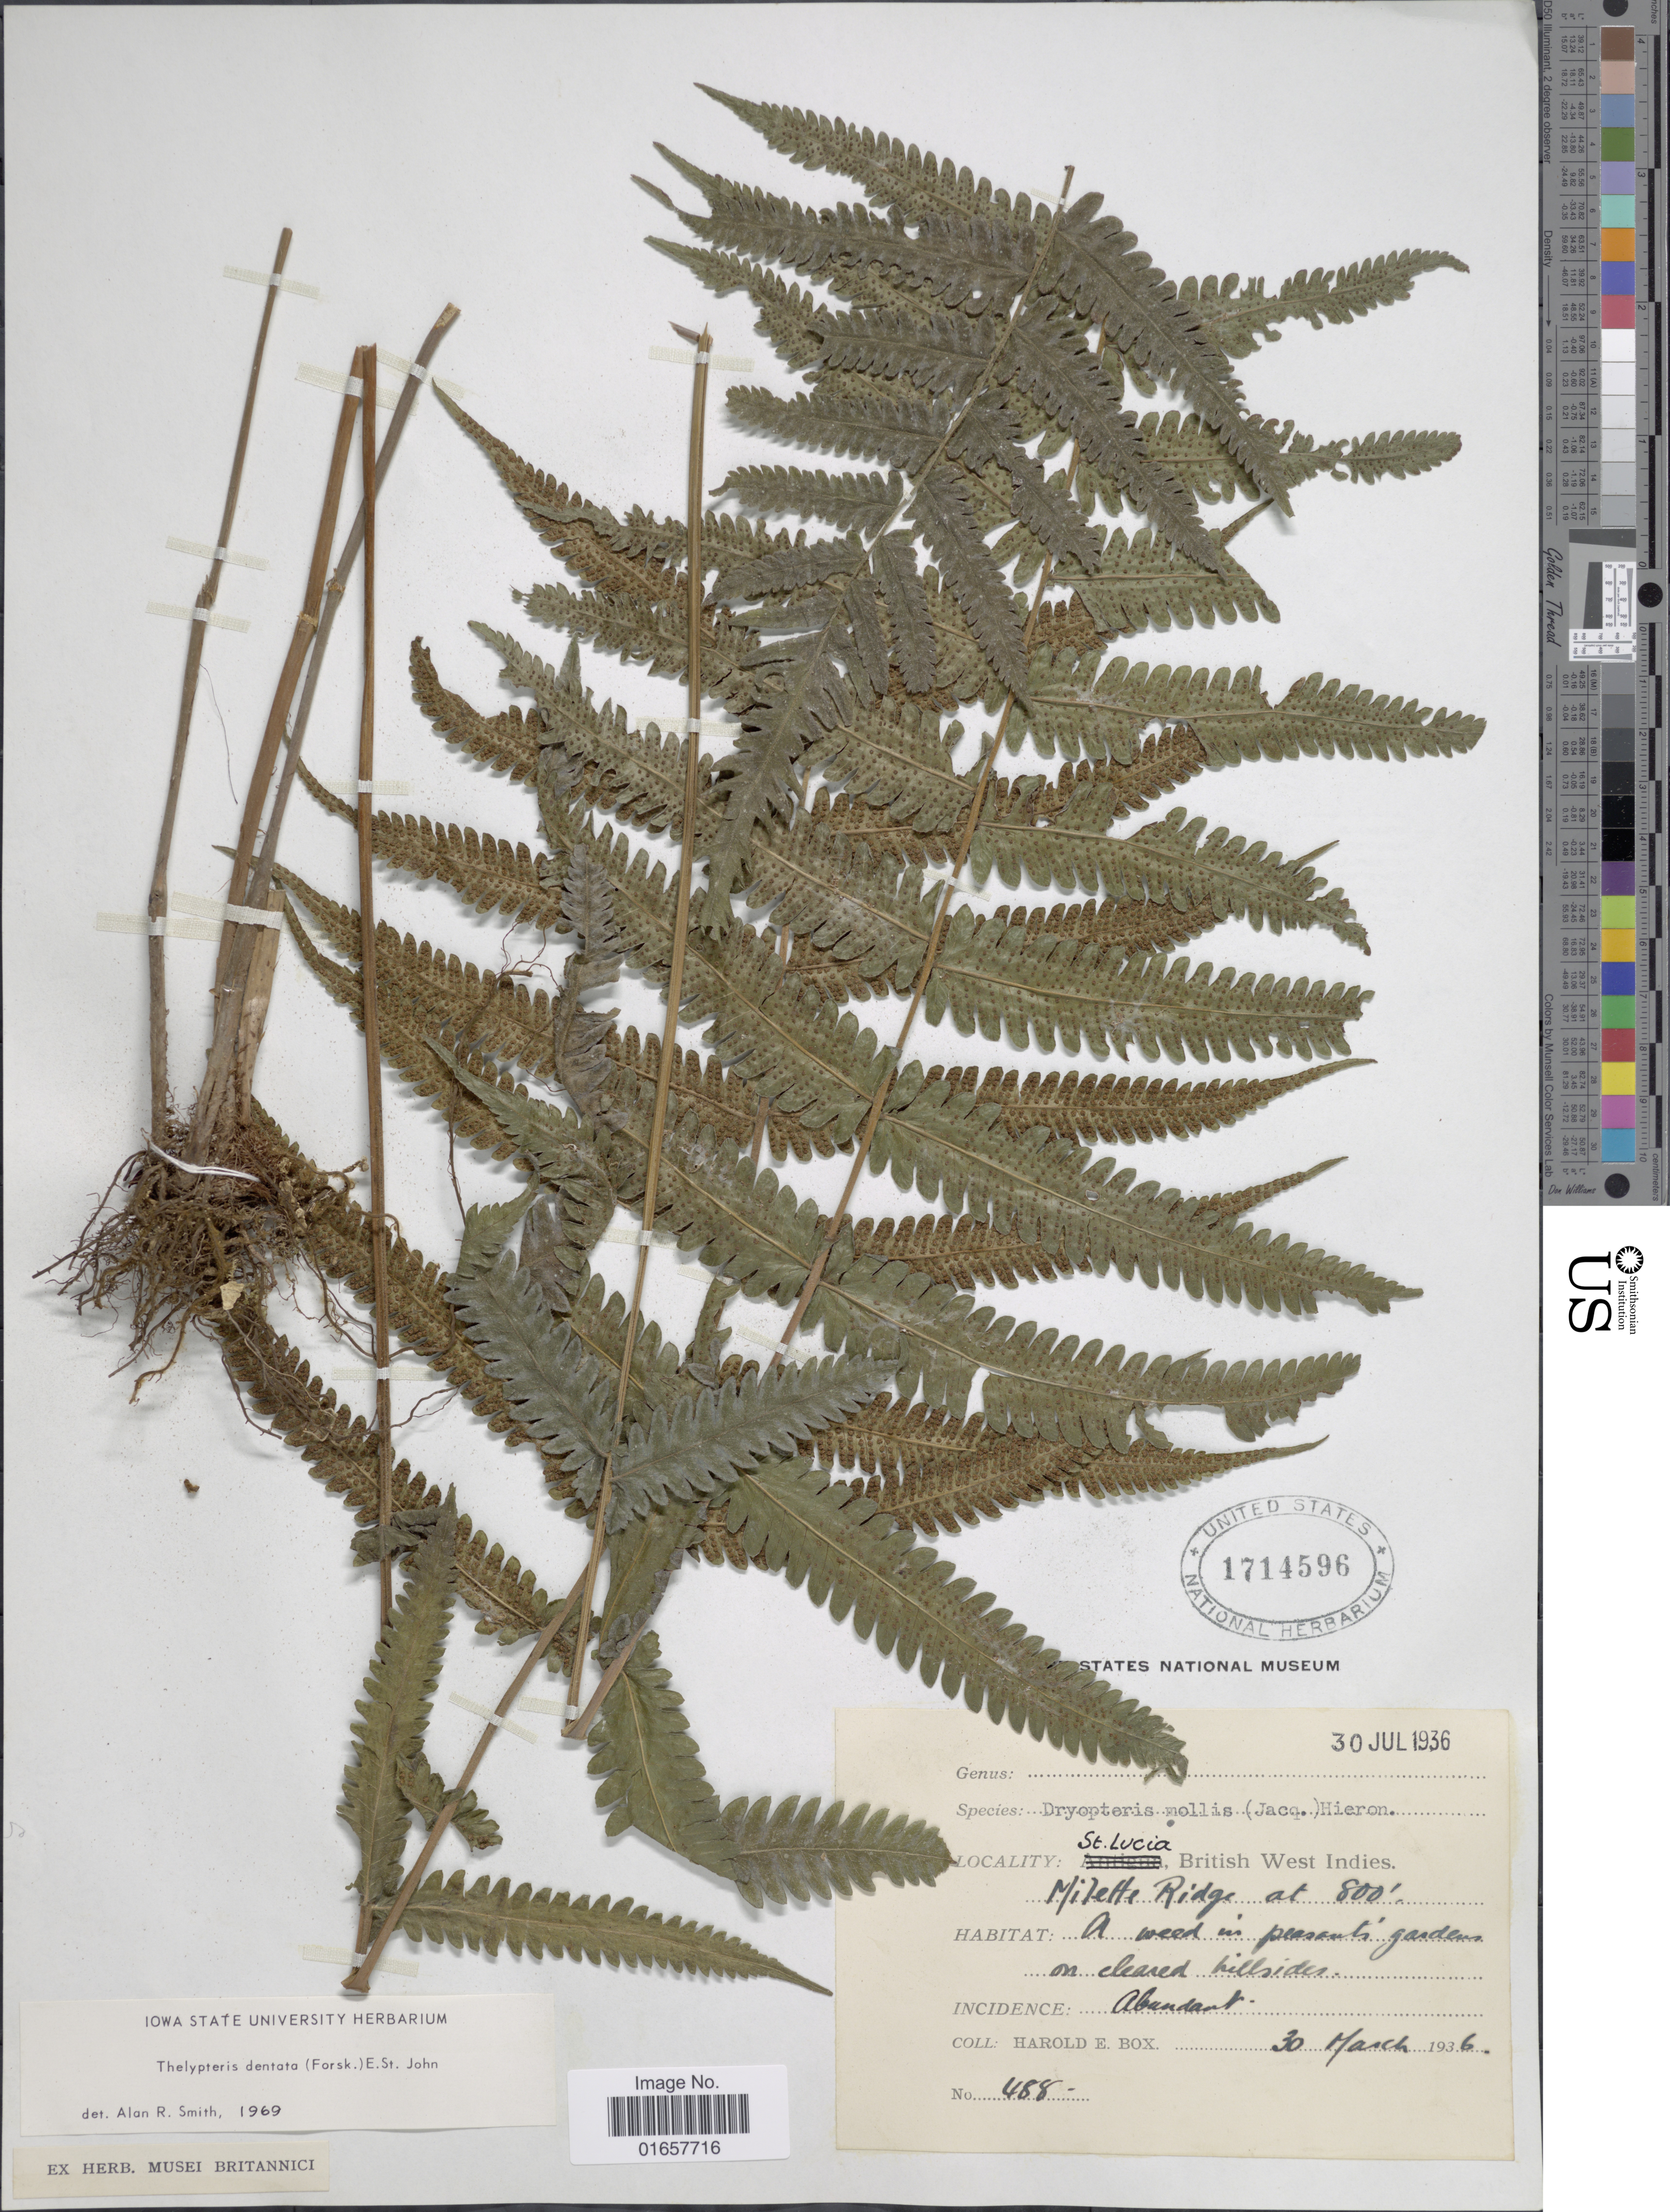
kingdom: Plantae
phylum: Tracheophyta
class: Polypodiopsida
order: Polypodiales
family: Thelypteridaceae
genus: Christella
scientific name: Christella dentata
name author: (Forssk.) Brownsey & Jermy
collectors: H. E. Box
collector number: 488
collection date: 1936-03-30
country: St. Lucia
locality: St. Lucia, British West Indies, Milette Ridge.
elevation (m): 244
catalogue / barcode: US 1714596